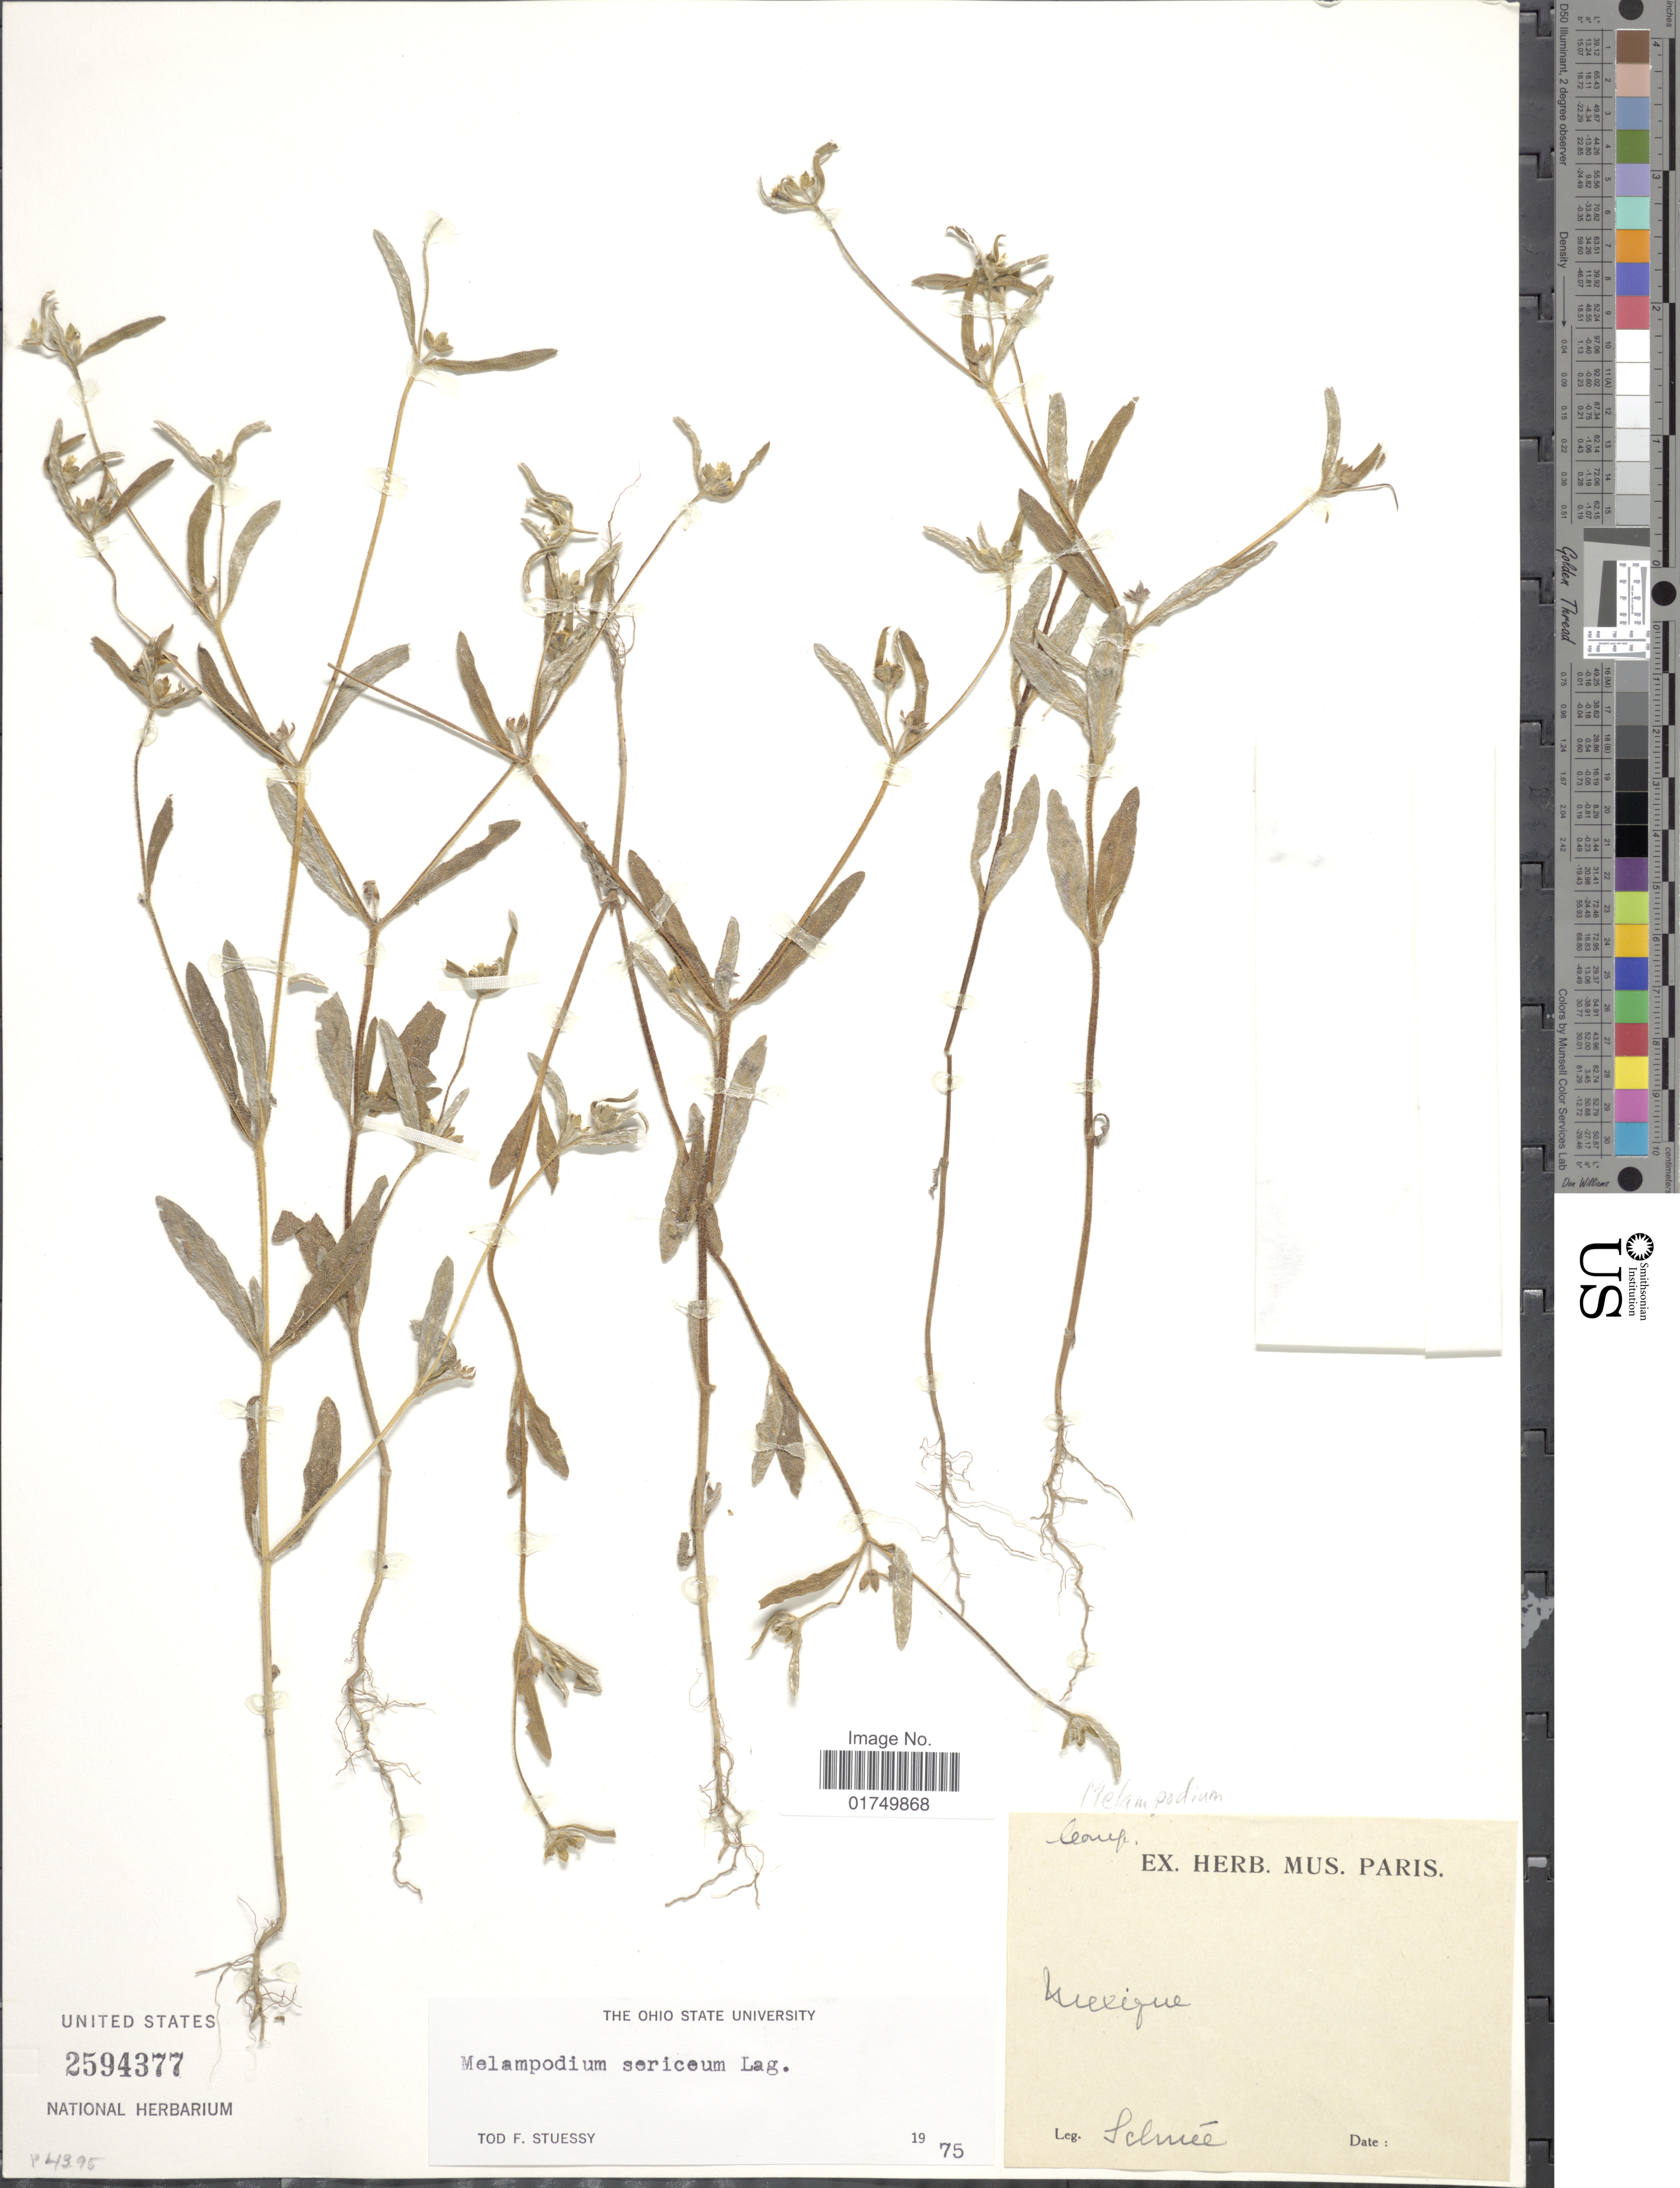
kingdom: Plantae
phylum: Tracheophyta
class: Magnoliopsida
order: Asterales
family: Asteraceae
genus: Melampodium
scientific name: Melampodium sericeum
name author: Kunth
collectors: -- Schnée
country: Mexico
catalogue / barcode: US 2594377